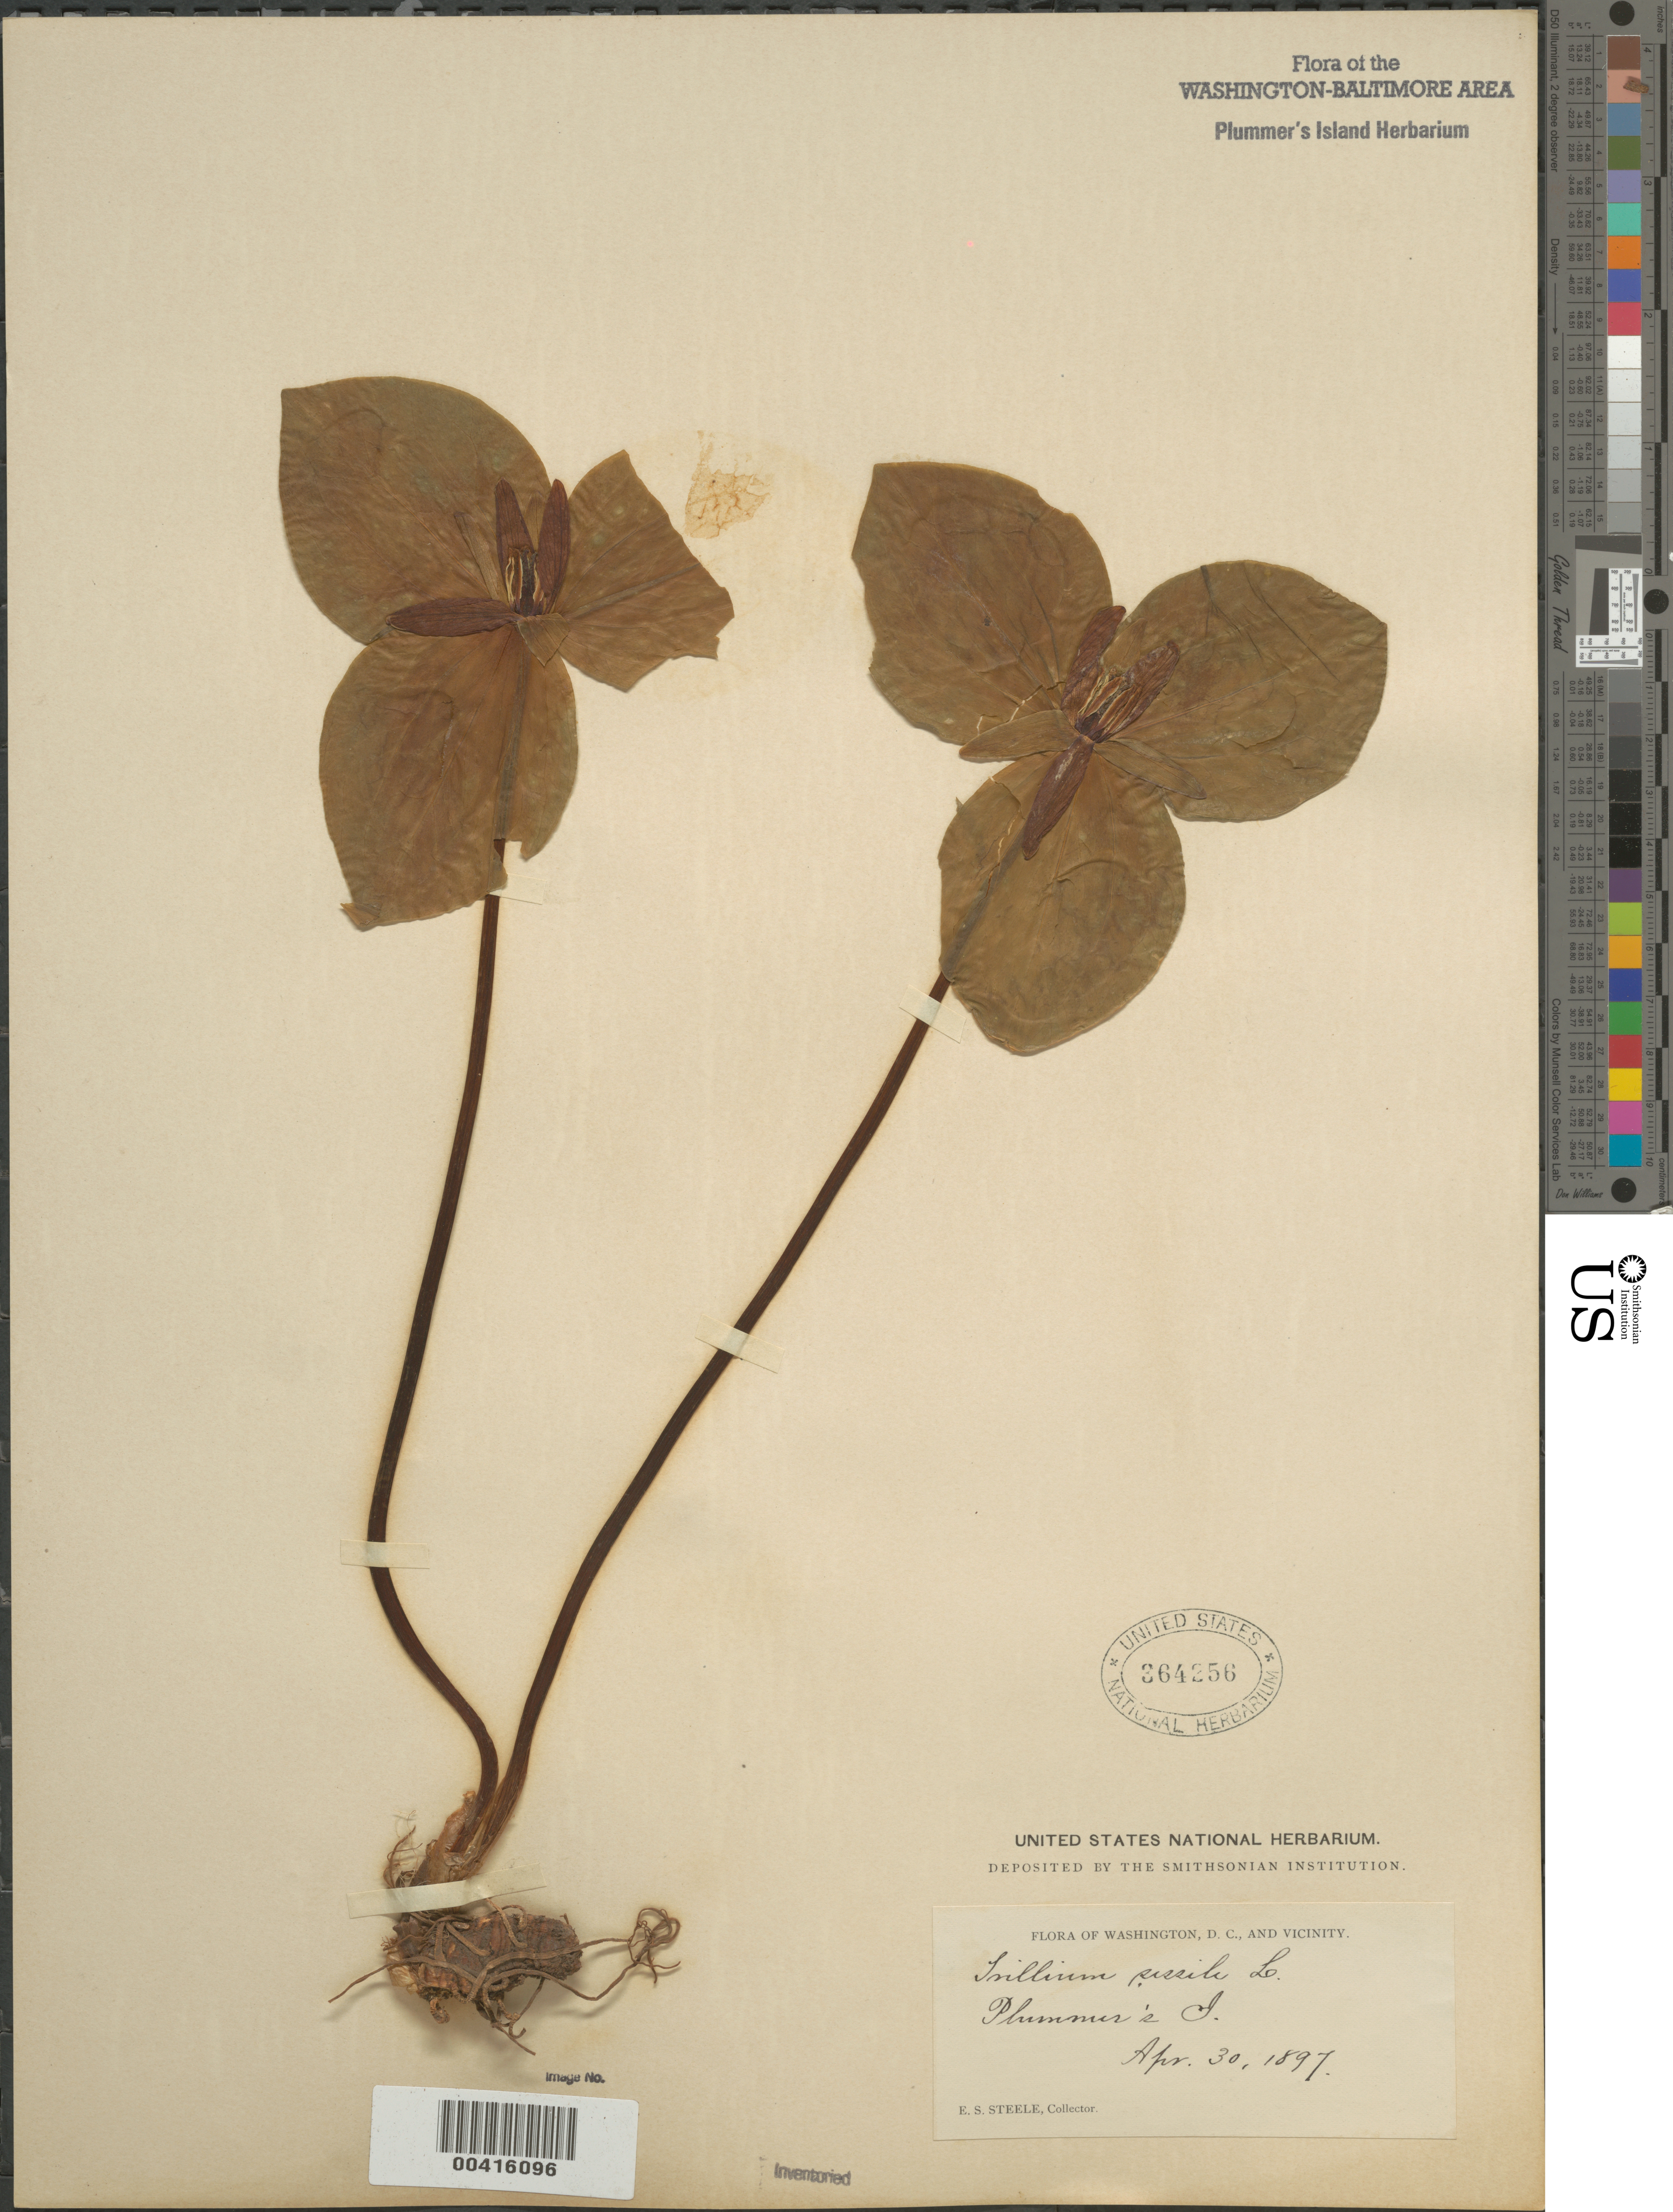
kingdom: Plantae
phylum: Tracheophyta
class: Liliopsida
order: Liliales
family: Melanthiaceae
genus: Trillium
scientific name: Trillium sessile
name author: L.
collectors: E. Steele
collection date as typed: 30 Apr 1897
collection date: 1897-04-30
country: United States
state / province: Maryland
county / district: Montgomery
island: Plummers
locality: Plummer's Island C. & O. Canal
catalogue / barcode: US 364256